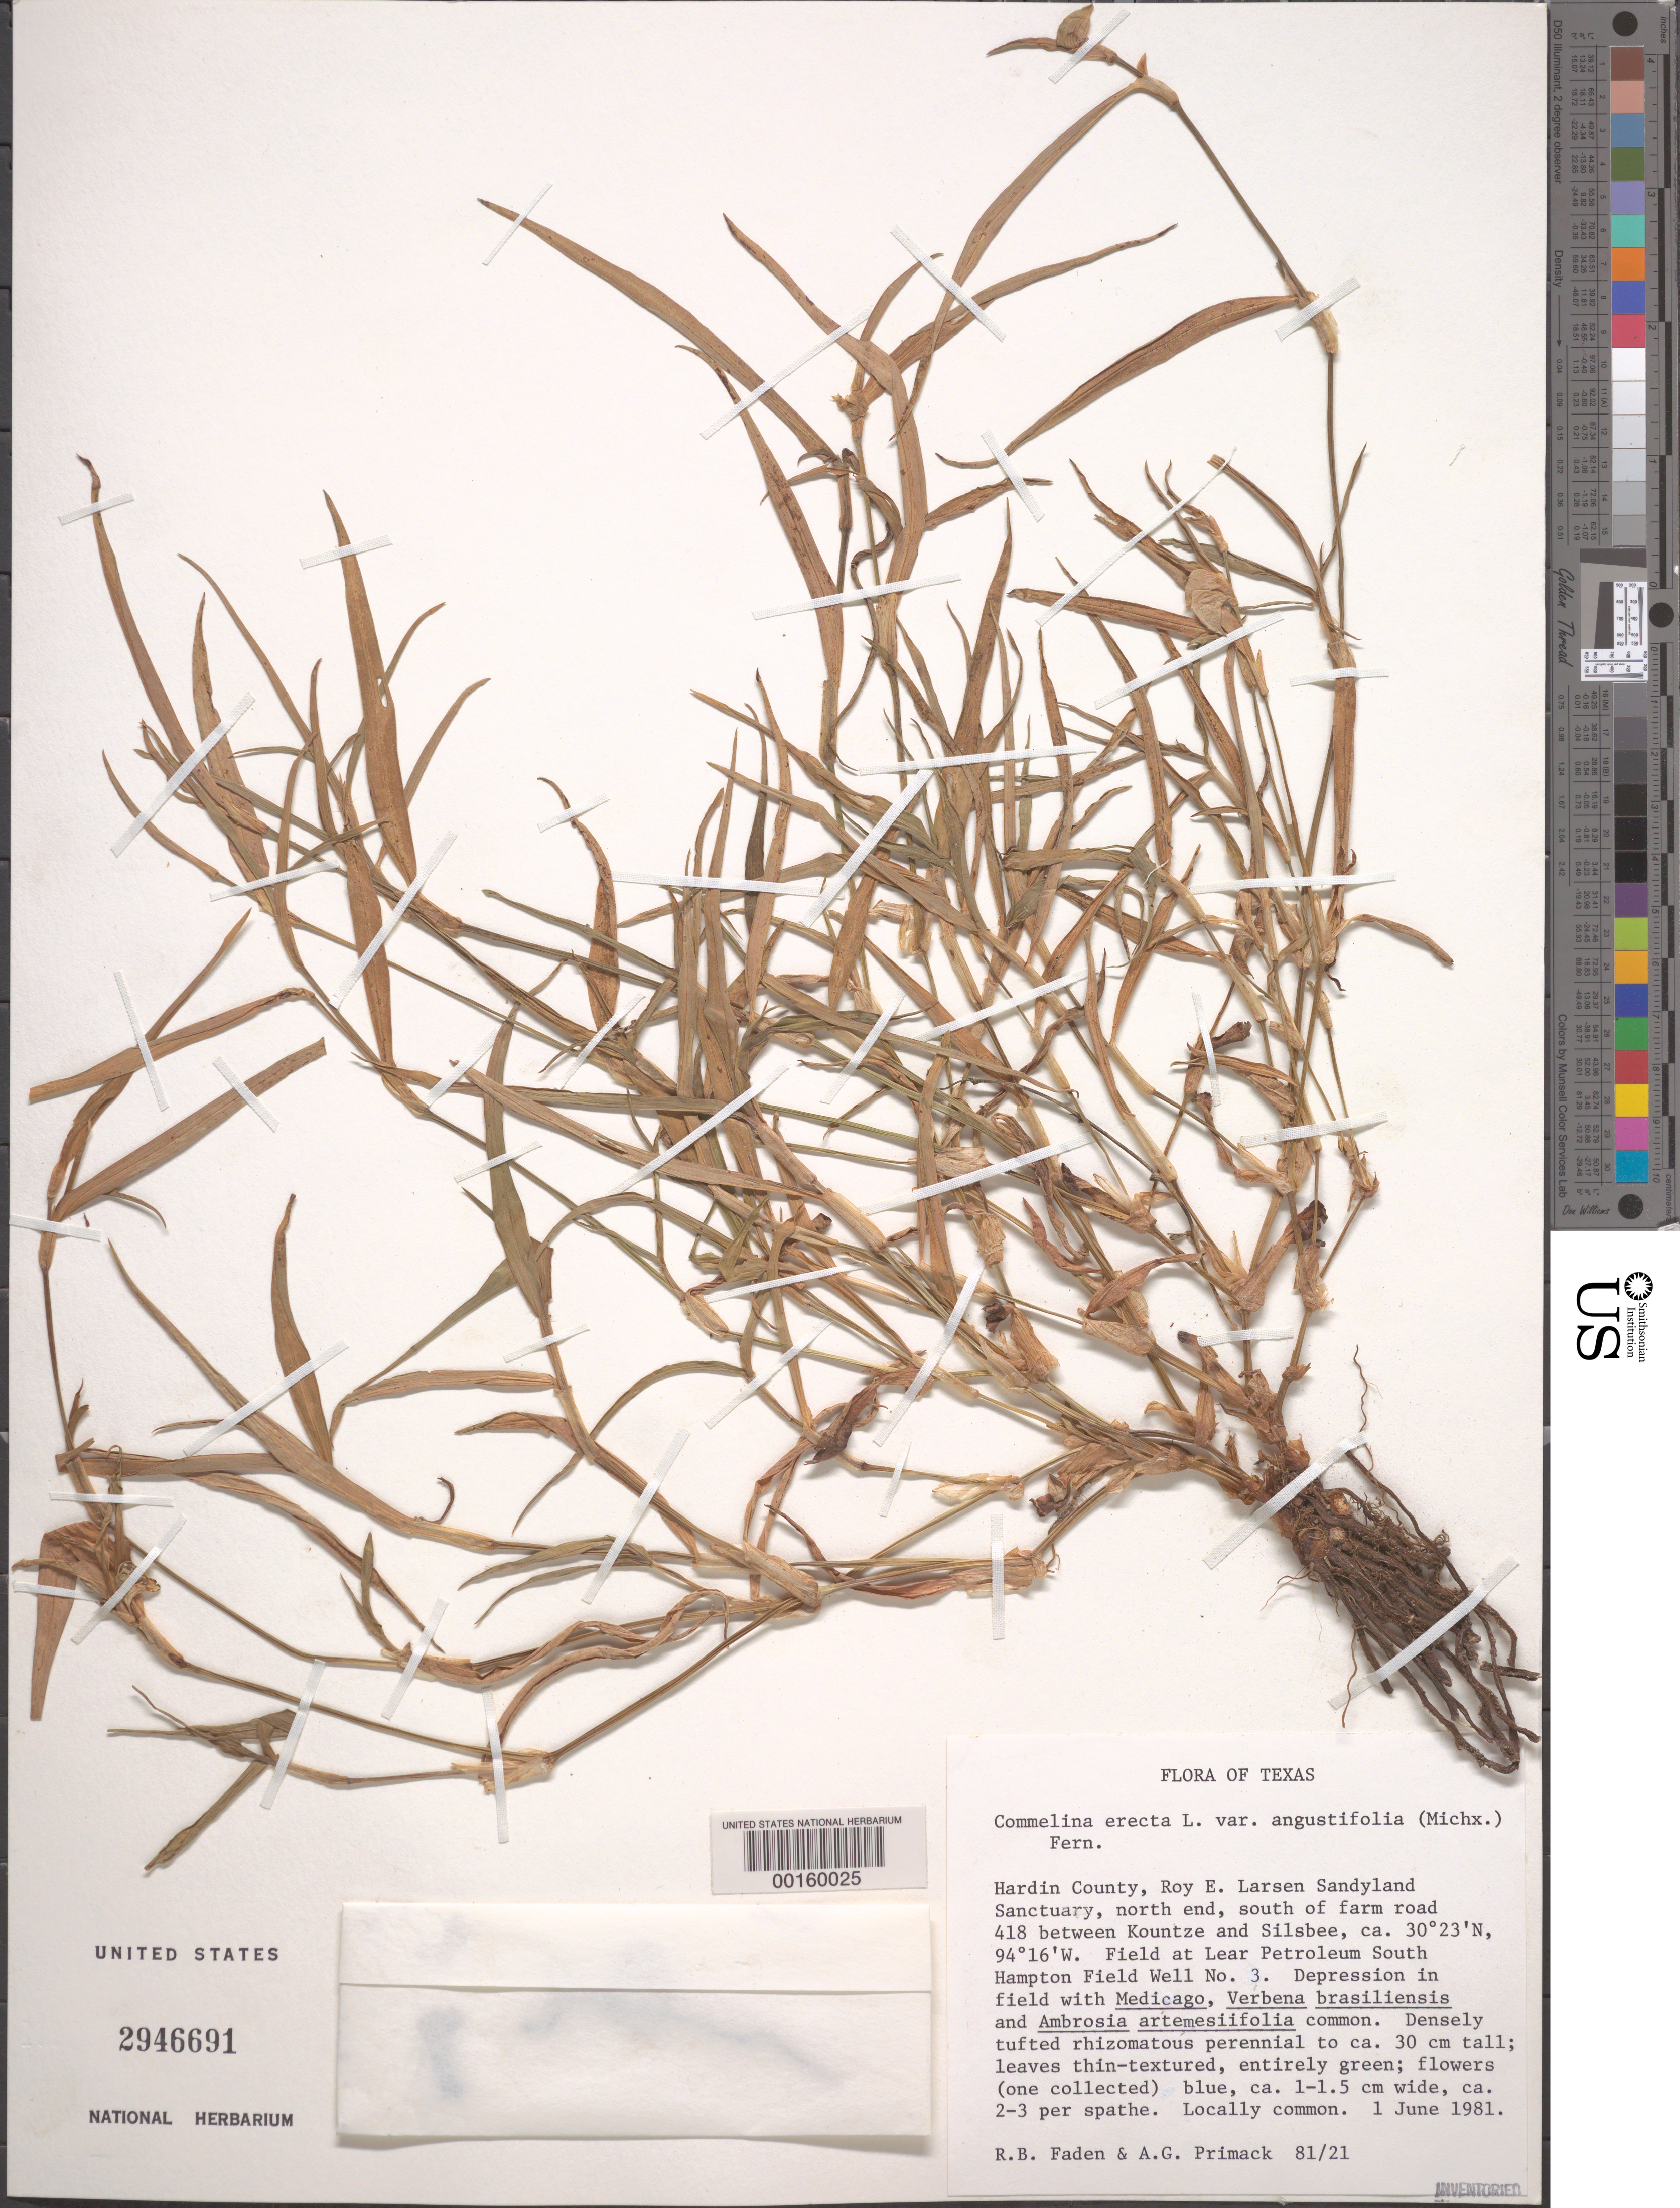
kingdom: Plantae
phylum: Tracheophyta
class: Liliopsida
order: Commelinales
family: Commelinaceae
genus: Commelina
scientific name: Commelina erecta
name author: L.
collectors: R. B. Faden & A. Primack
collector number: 81/21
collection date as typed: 01 Jun 1981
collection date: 1981-06-01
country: United States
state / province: Texas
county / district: Hardin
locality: Roy e. larsen sandyland sanctuary, n end, s of farm rd 418 between kountze and silsbee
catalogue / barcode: US 2946691